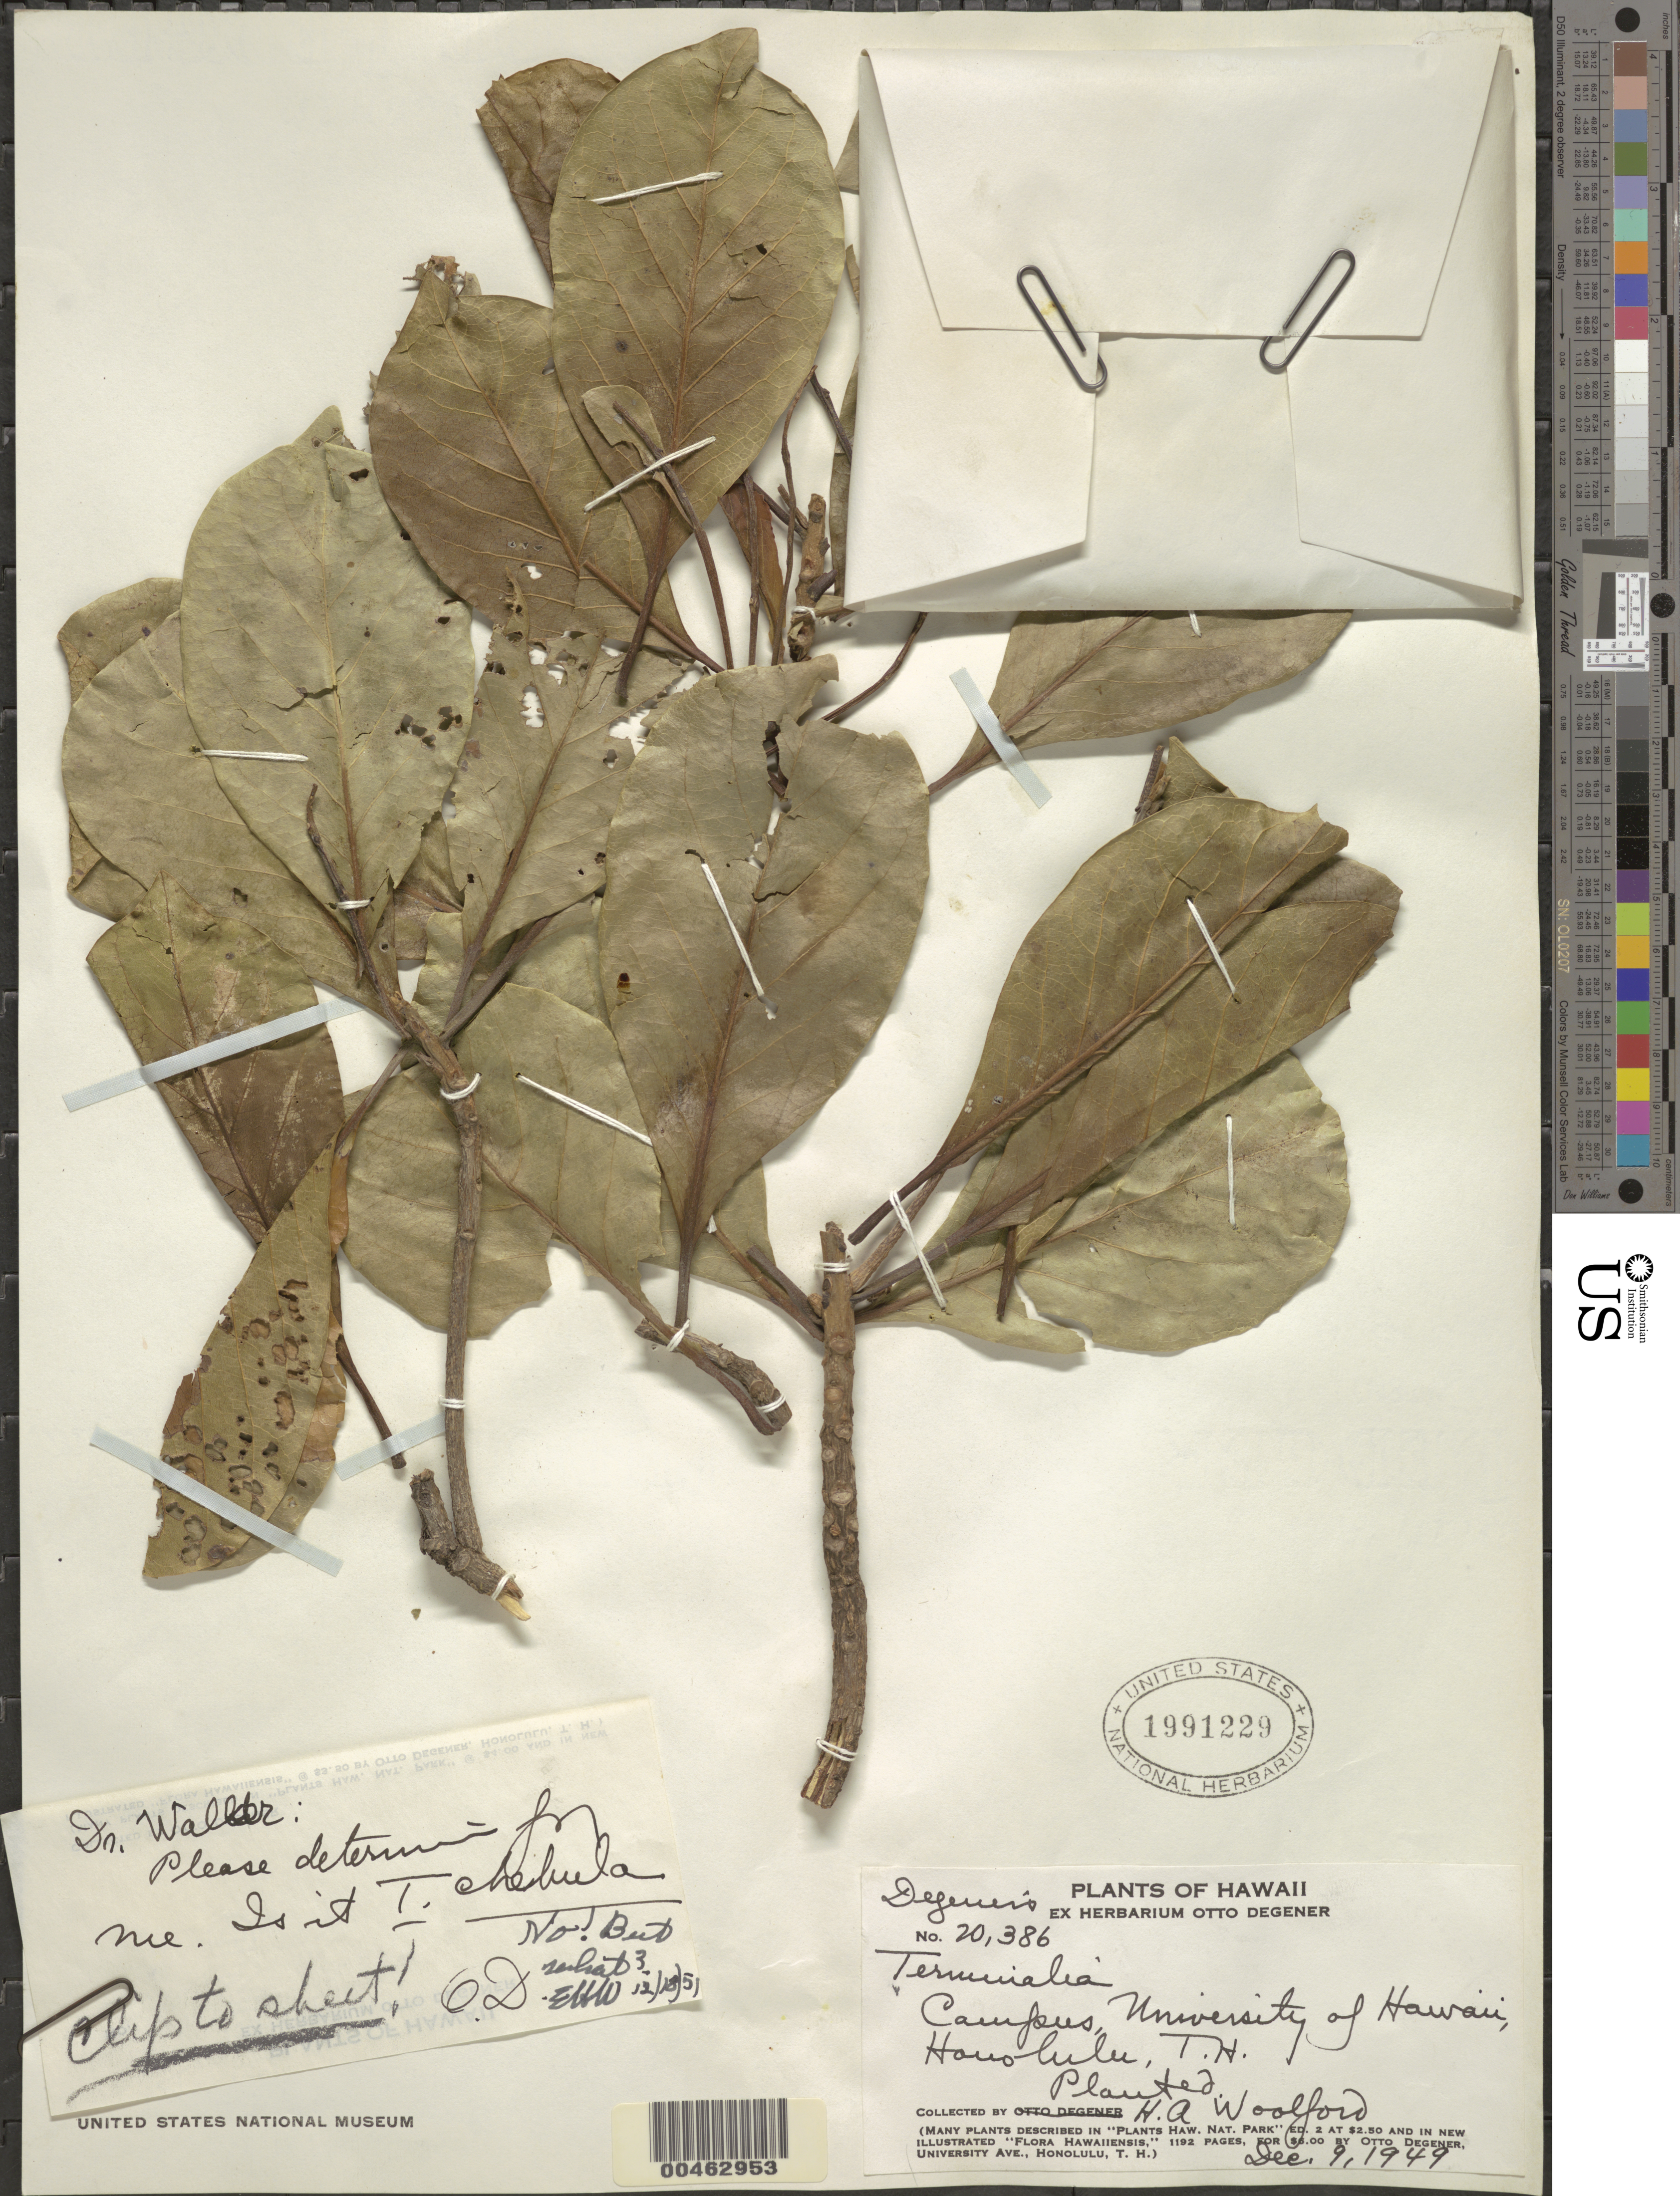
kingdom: Plantae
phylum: Tracheophyta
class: Magnoliopsida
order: Myrtales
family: Combretaceae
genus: Terminalia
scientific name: Terminalia sp.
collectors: H. Woolford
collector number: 20386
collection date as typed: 9 Dec 1949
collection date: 1949-12-09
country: United States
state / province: Hawaii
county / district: Honolulu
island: Oahu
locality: Campus, University of Hawaii, Honolulu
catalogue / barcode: US 1991229